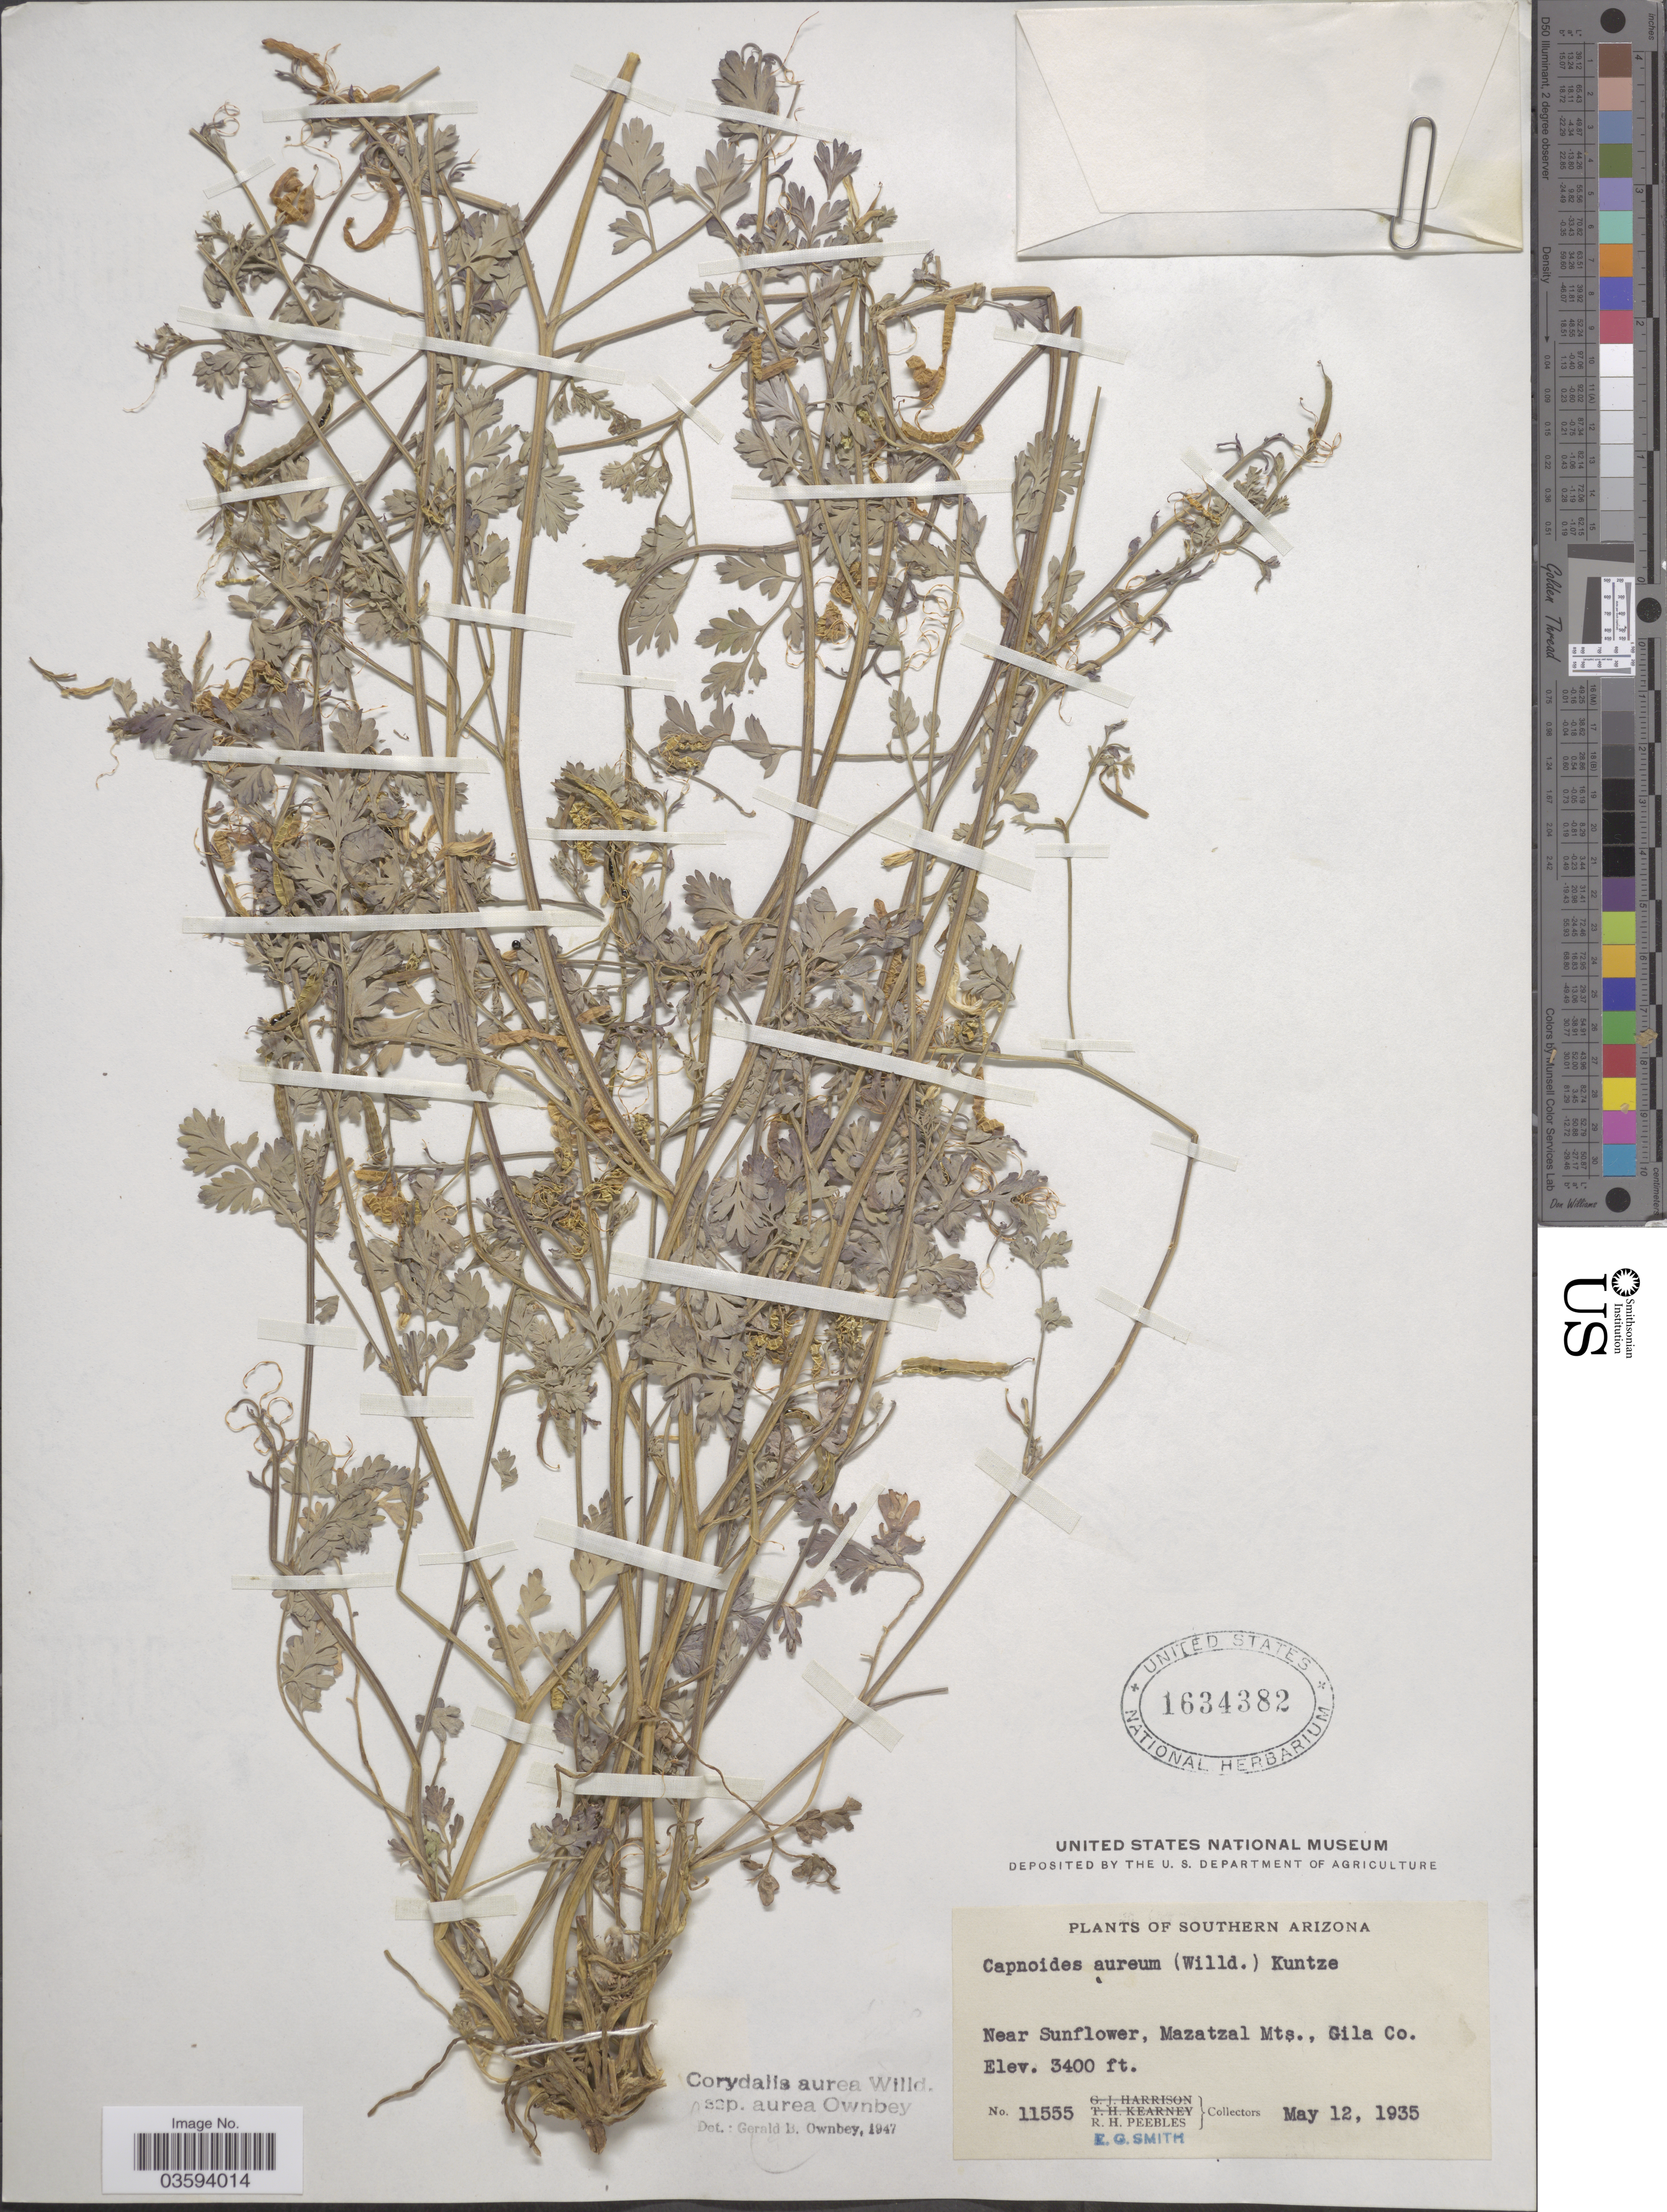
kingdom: Plantae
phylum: Tracheophyta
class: Magnoliopsida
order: Ranunculales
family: Papaveraceae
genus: Corydalis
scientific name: Corydalis aurea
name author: Willd.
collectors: R. H. Peebles & E. G. Smith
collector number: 11555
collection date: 1935-05-12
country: United States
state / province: Arizona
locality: Southern Arizona. Near Sunflower, Mazatzal Mts., Gila Co.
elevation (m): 1036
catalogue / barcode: US 1634382